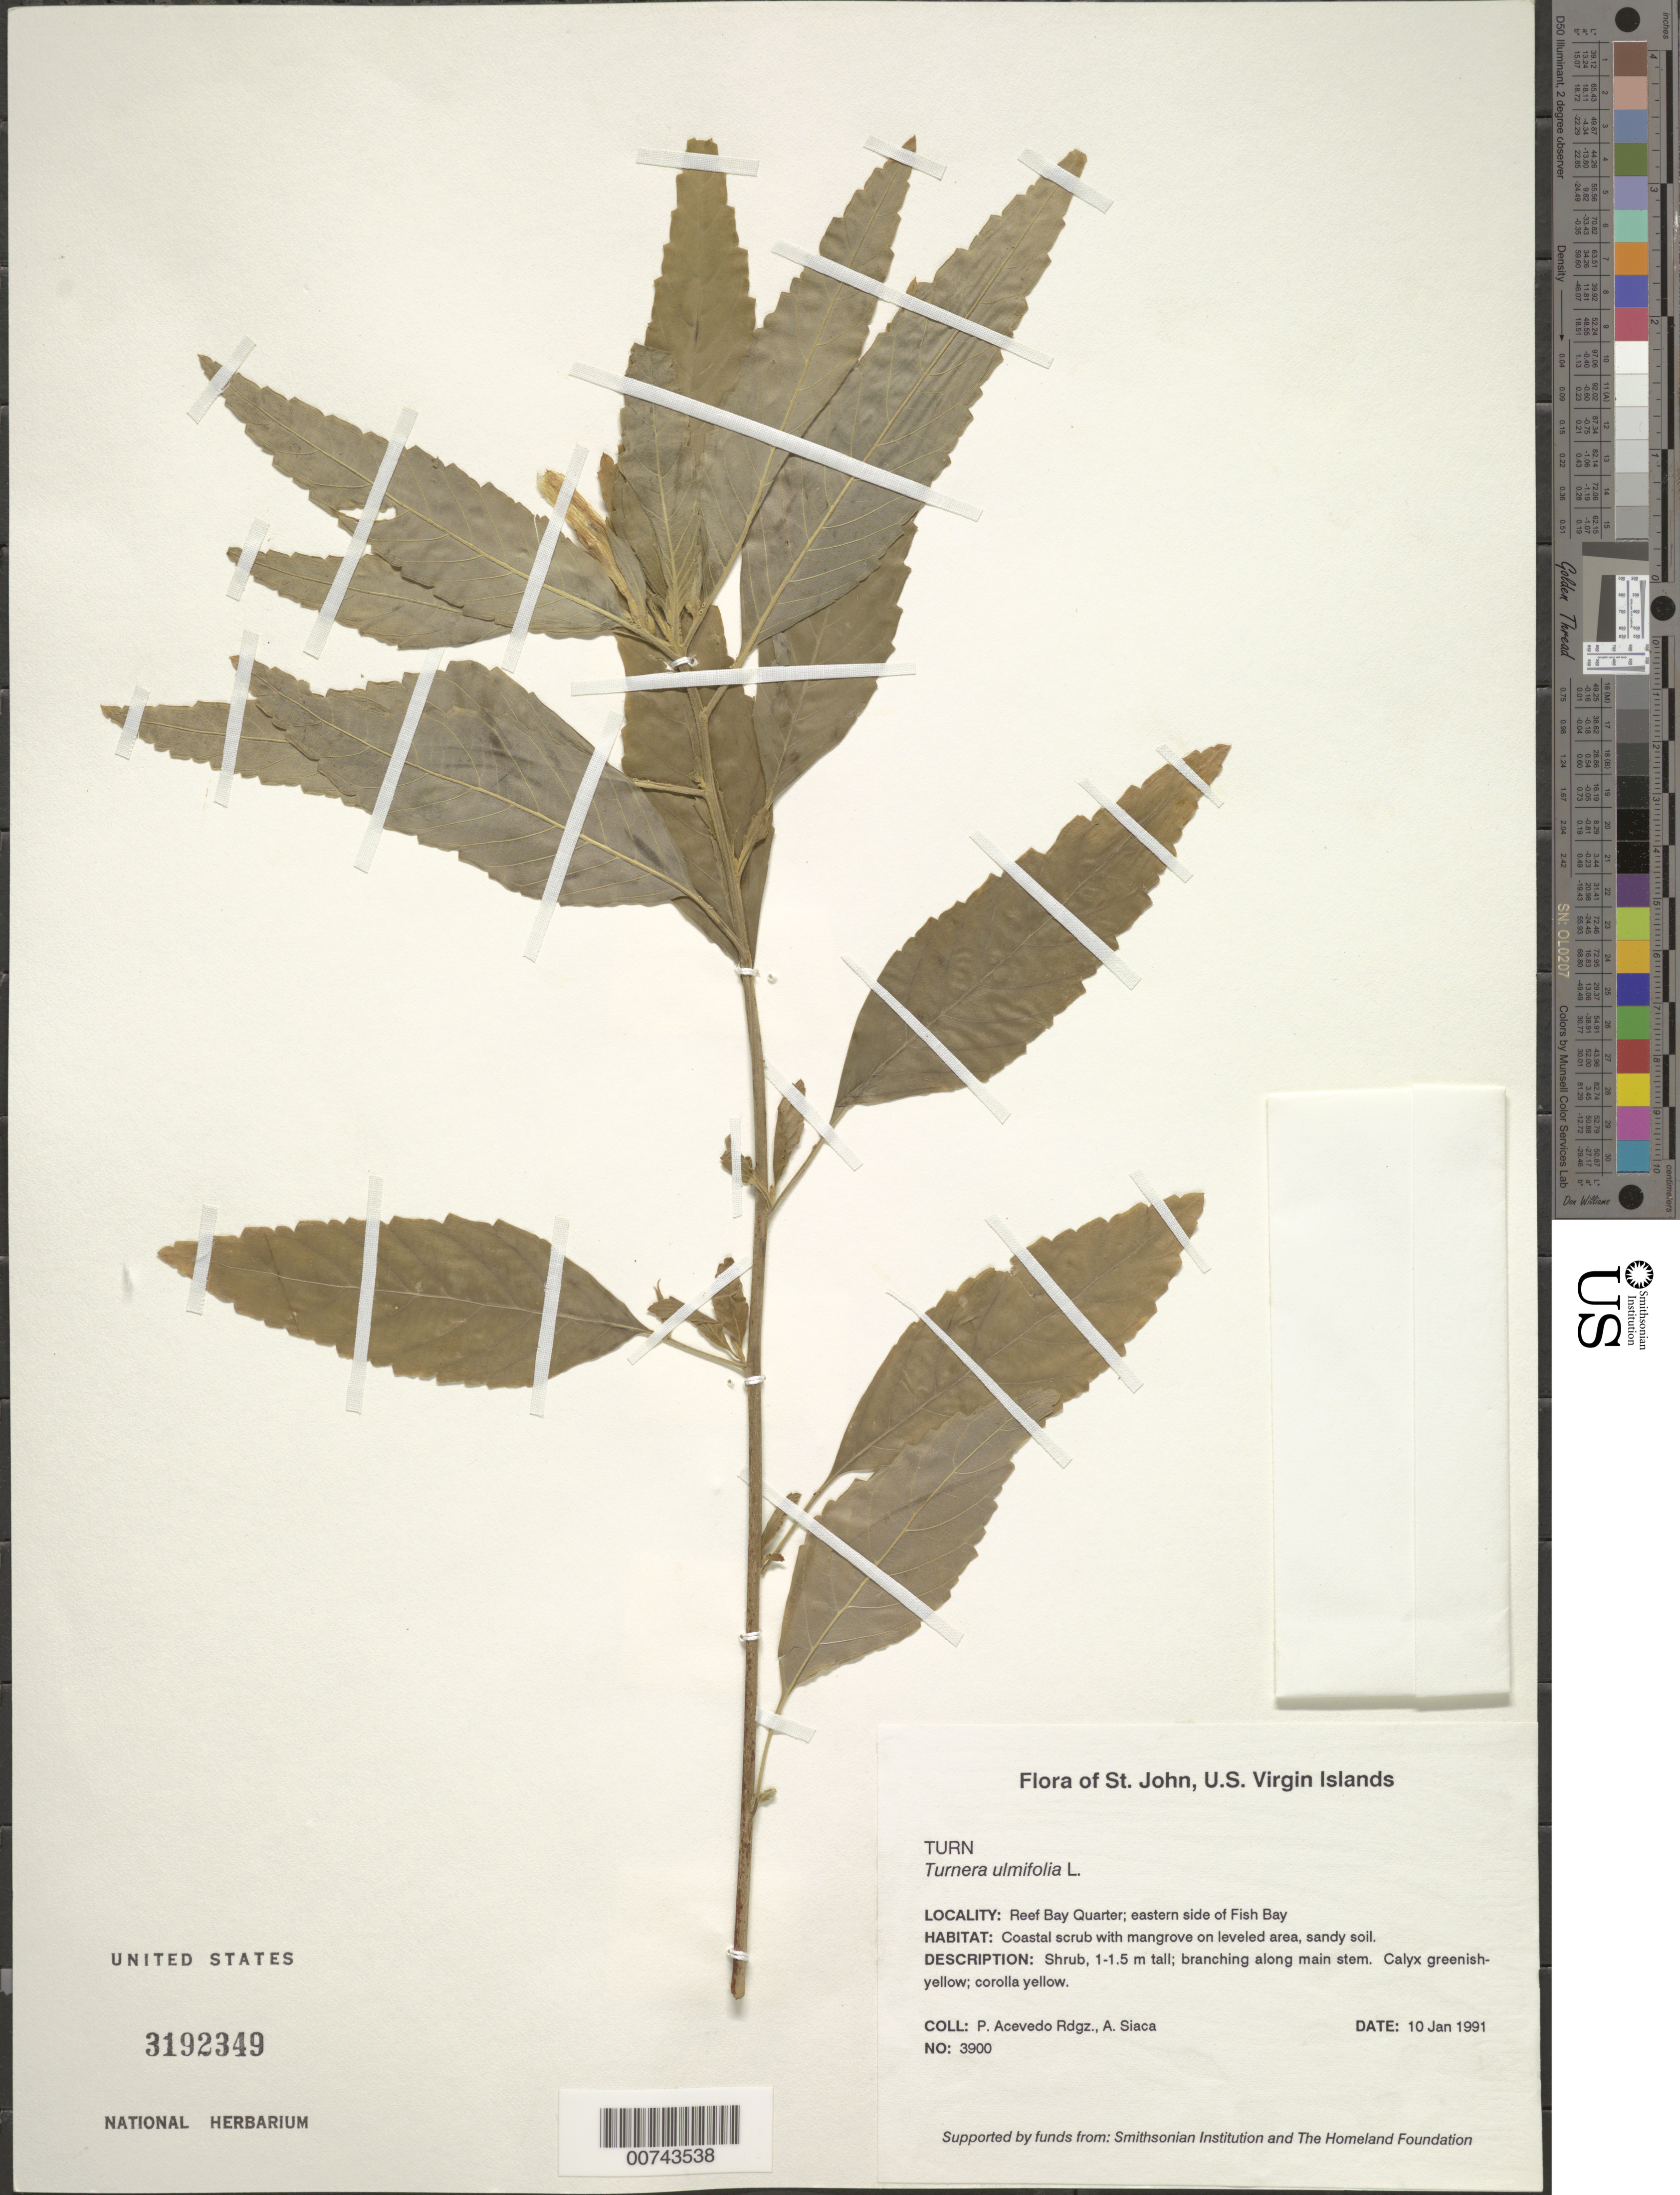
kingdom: Plantae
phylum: Tracheophyta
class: Magnoliopsida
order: Malpighiales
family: Turneraceae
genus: Turnera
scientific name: Turnera ulmifolia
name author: L.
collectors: P. Acevedo-Rodr. & A. Siaca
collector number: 3900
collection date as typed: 10 Jan 1991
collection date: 1991-01-10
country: U.S. Virgin Islands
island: St. John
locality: Reef Bay Quarter; eastern side of Fish Bay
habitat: Coastal scrub with mangrove on leveled area, sandy soil.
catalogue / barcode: US 3192349